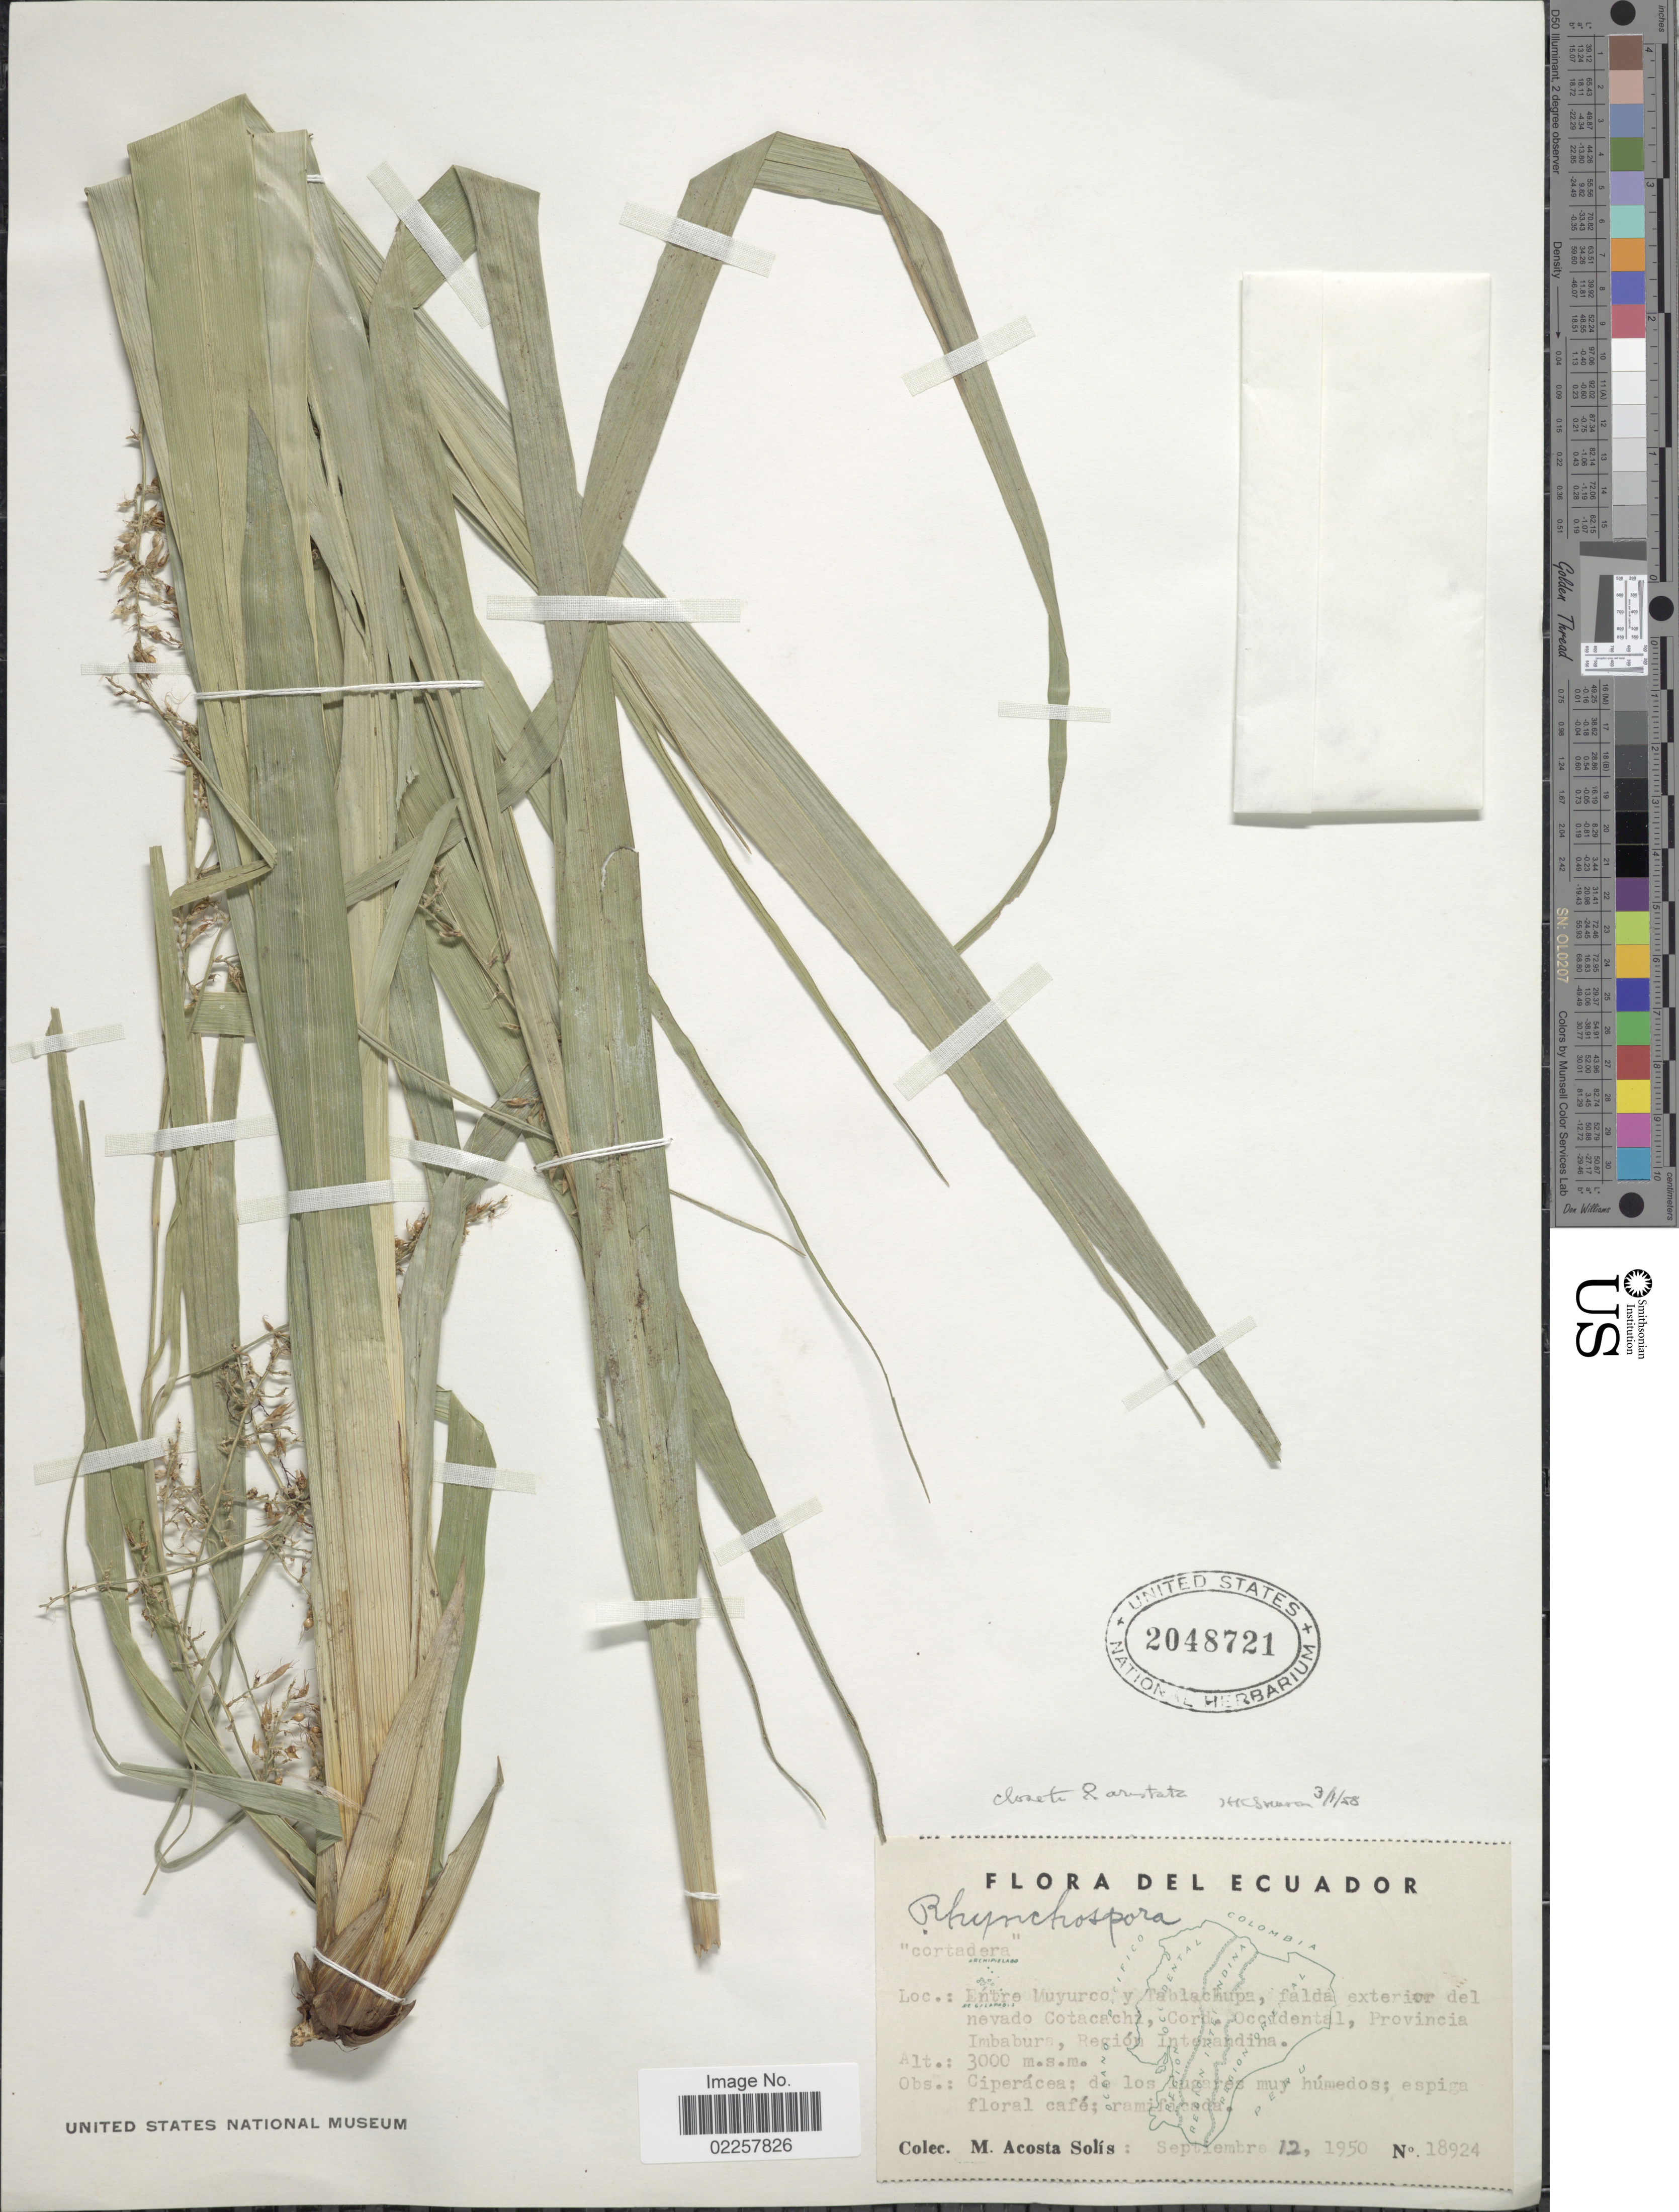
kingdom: Plantae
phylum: Tracheophyta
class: Liliopsida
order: Poales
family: Cyperaceae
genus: Rhynchospora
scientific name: Rhynchospora sp.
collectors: M. Acosta Solis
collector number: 18924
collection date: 1950-09-12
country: Ecuador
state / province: Imbabura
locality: Entre Muyurco y Tablachupa, falda exterior del nevado Cotacachi, Cord. Occidental, Provincia Imbabura, Region Interandina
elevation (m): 3000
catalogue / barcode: US 2048721